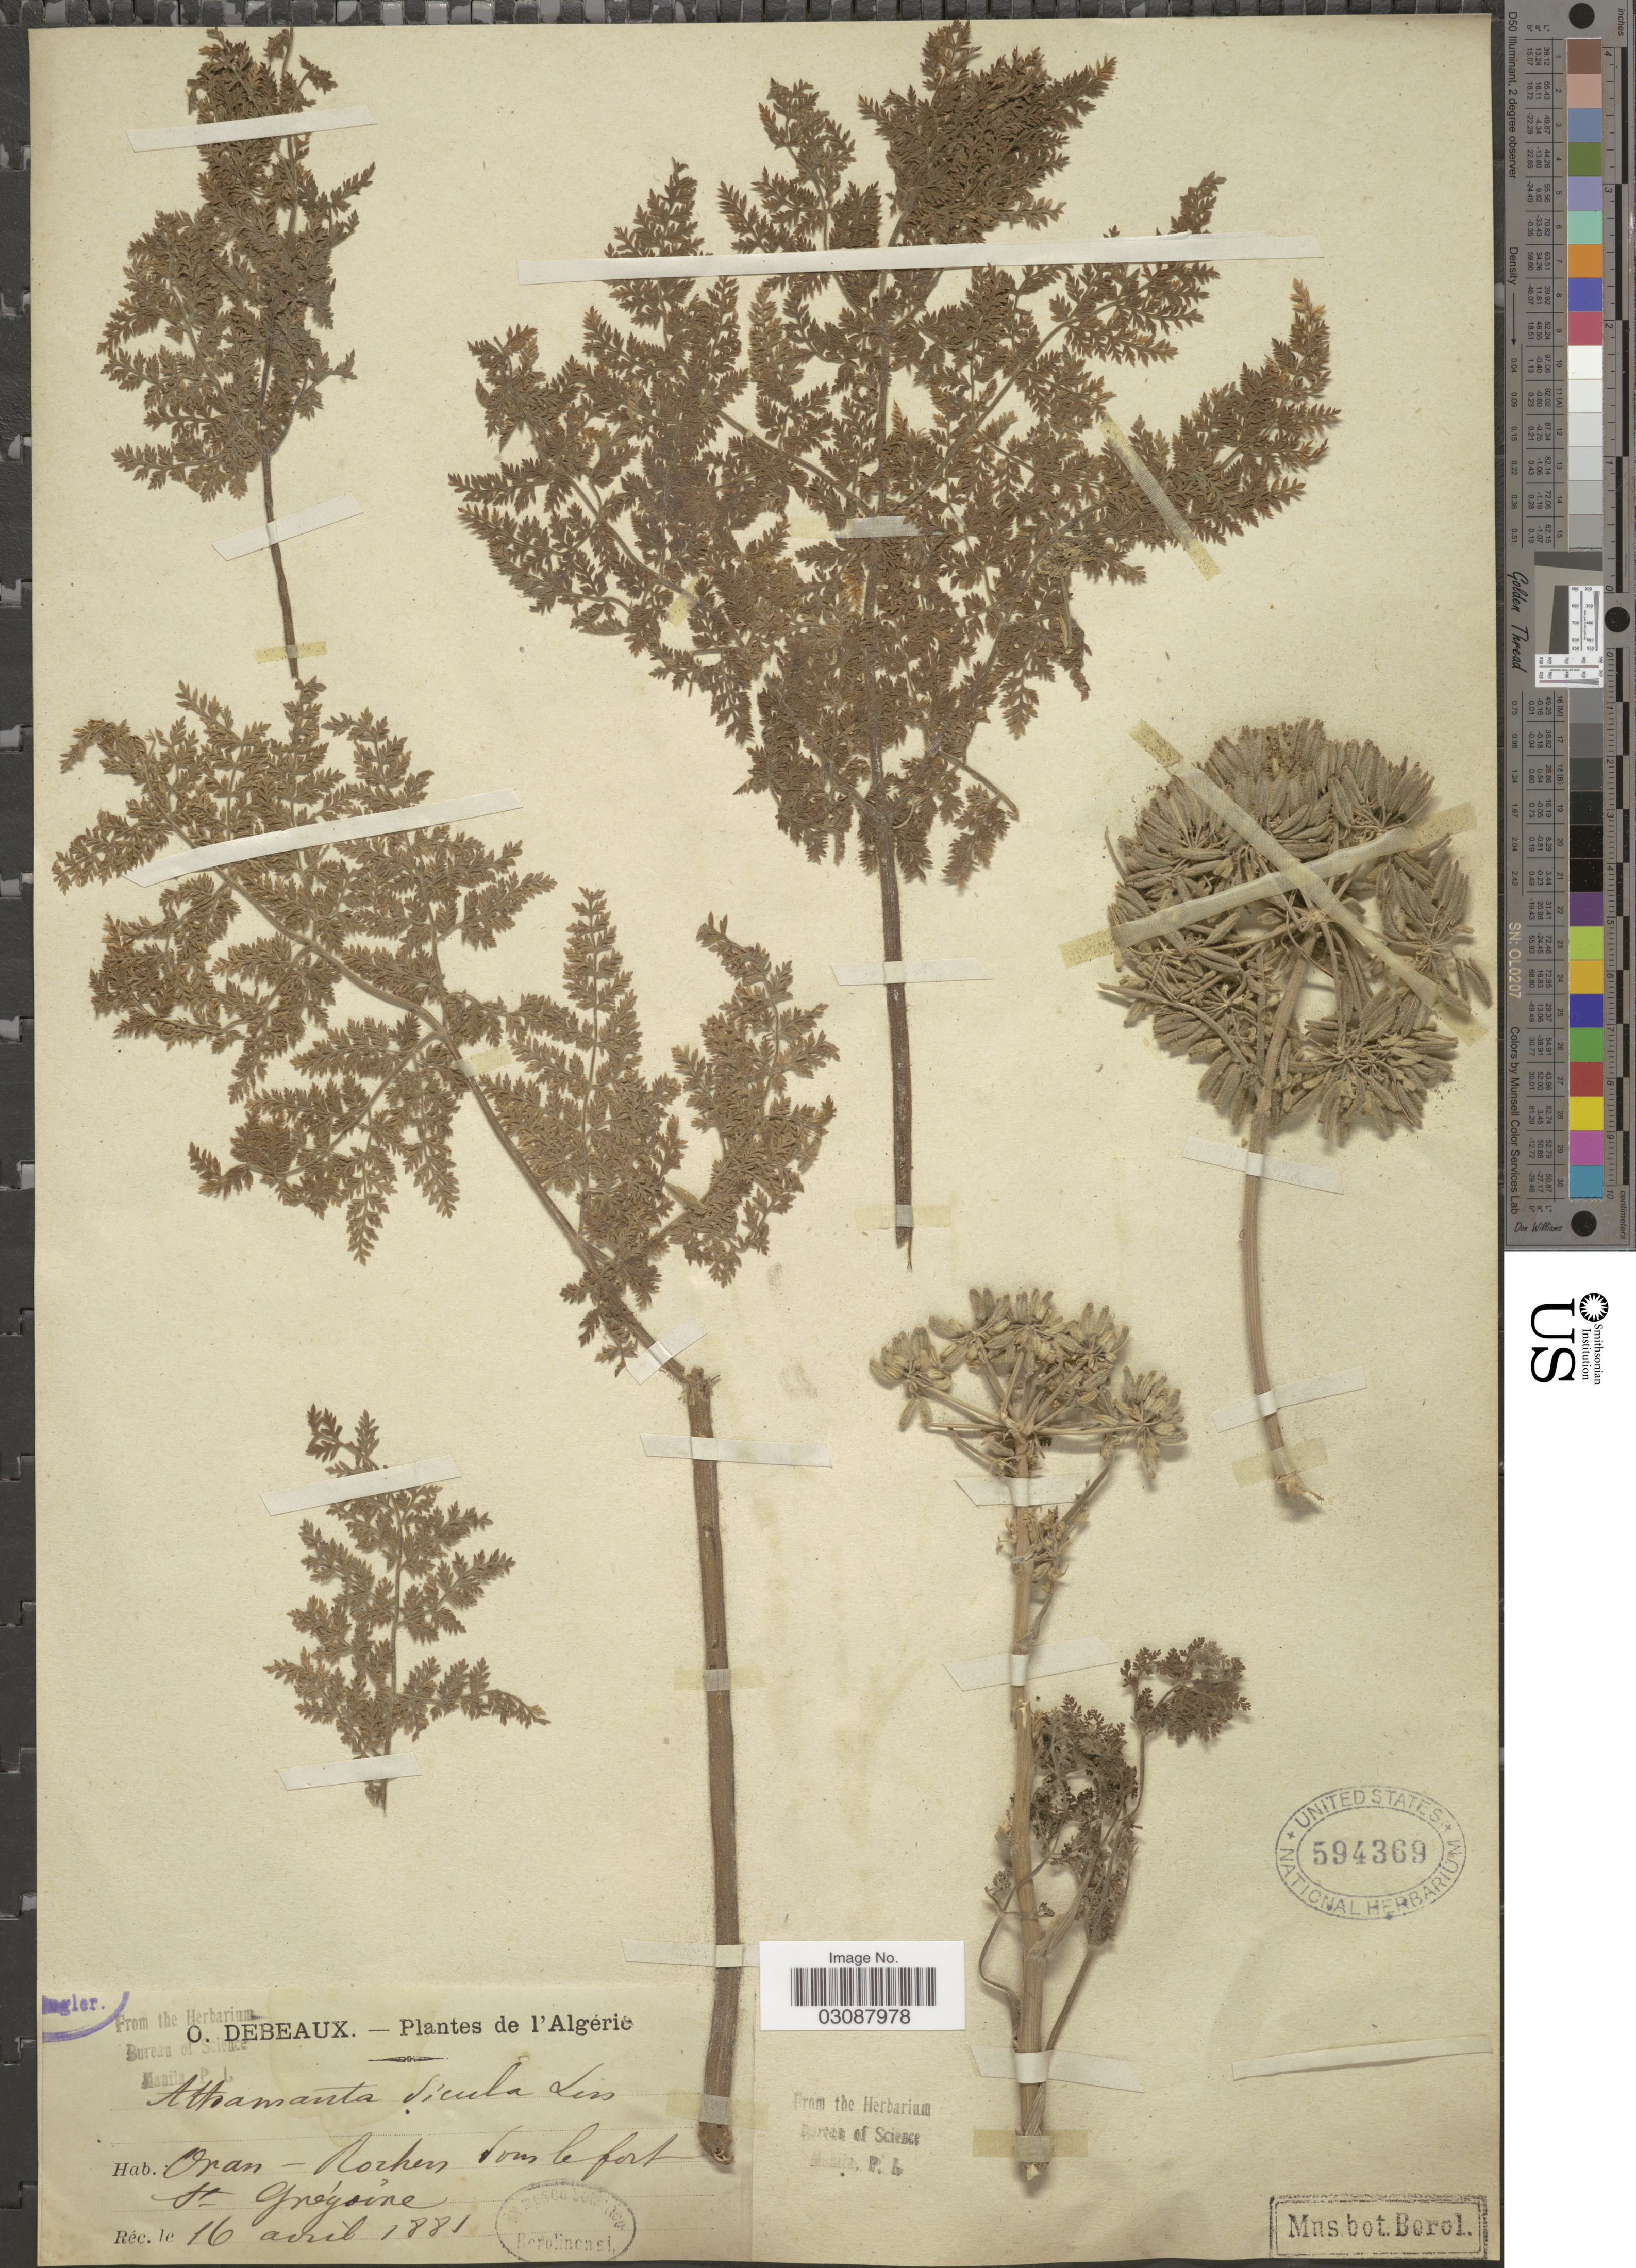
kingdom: Plantae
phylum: Tracheophyta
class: Magnoliopsida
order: Apiales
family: Apiaceae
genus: Athamanta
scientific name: Athamanta sicula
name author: L.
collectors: O. Debeaux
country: Algeria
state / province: Oran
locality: Rochers sous le fort St Grégoire.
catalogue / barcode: US 594369